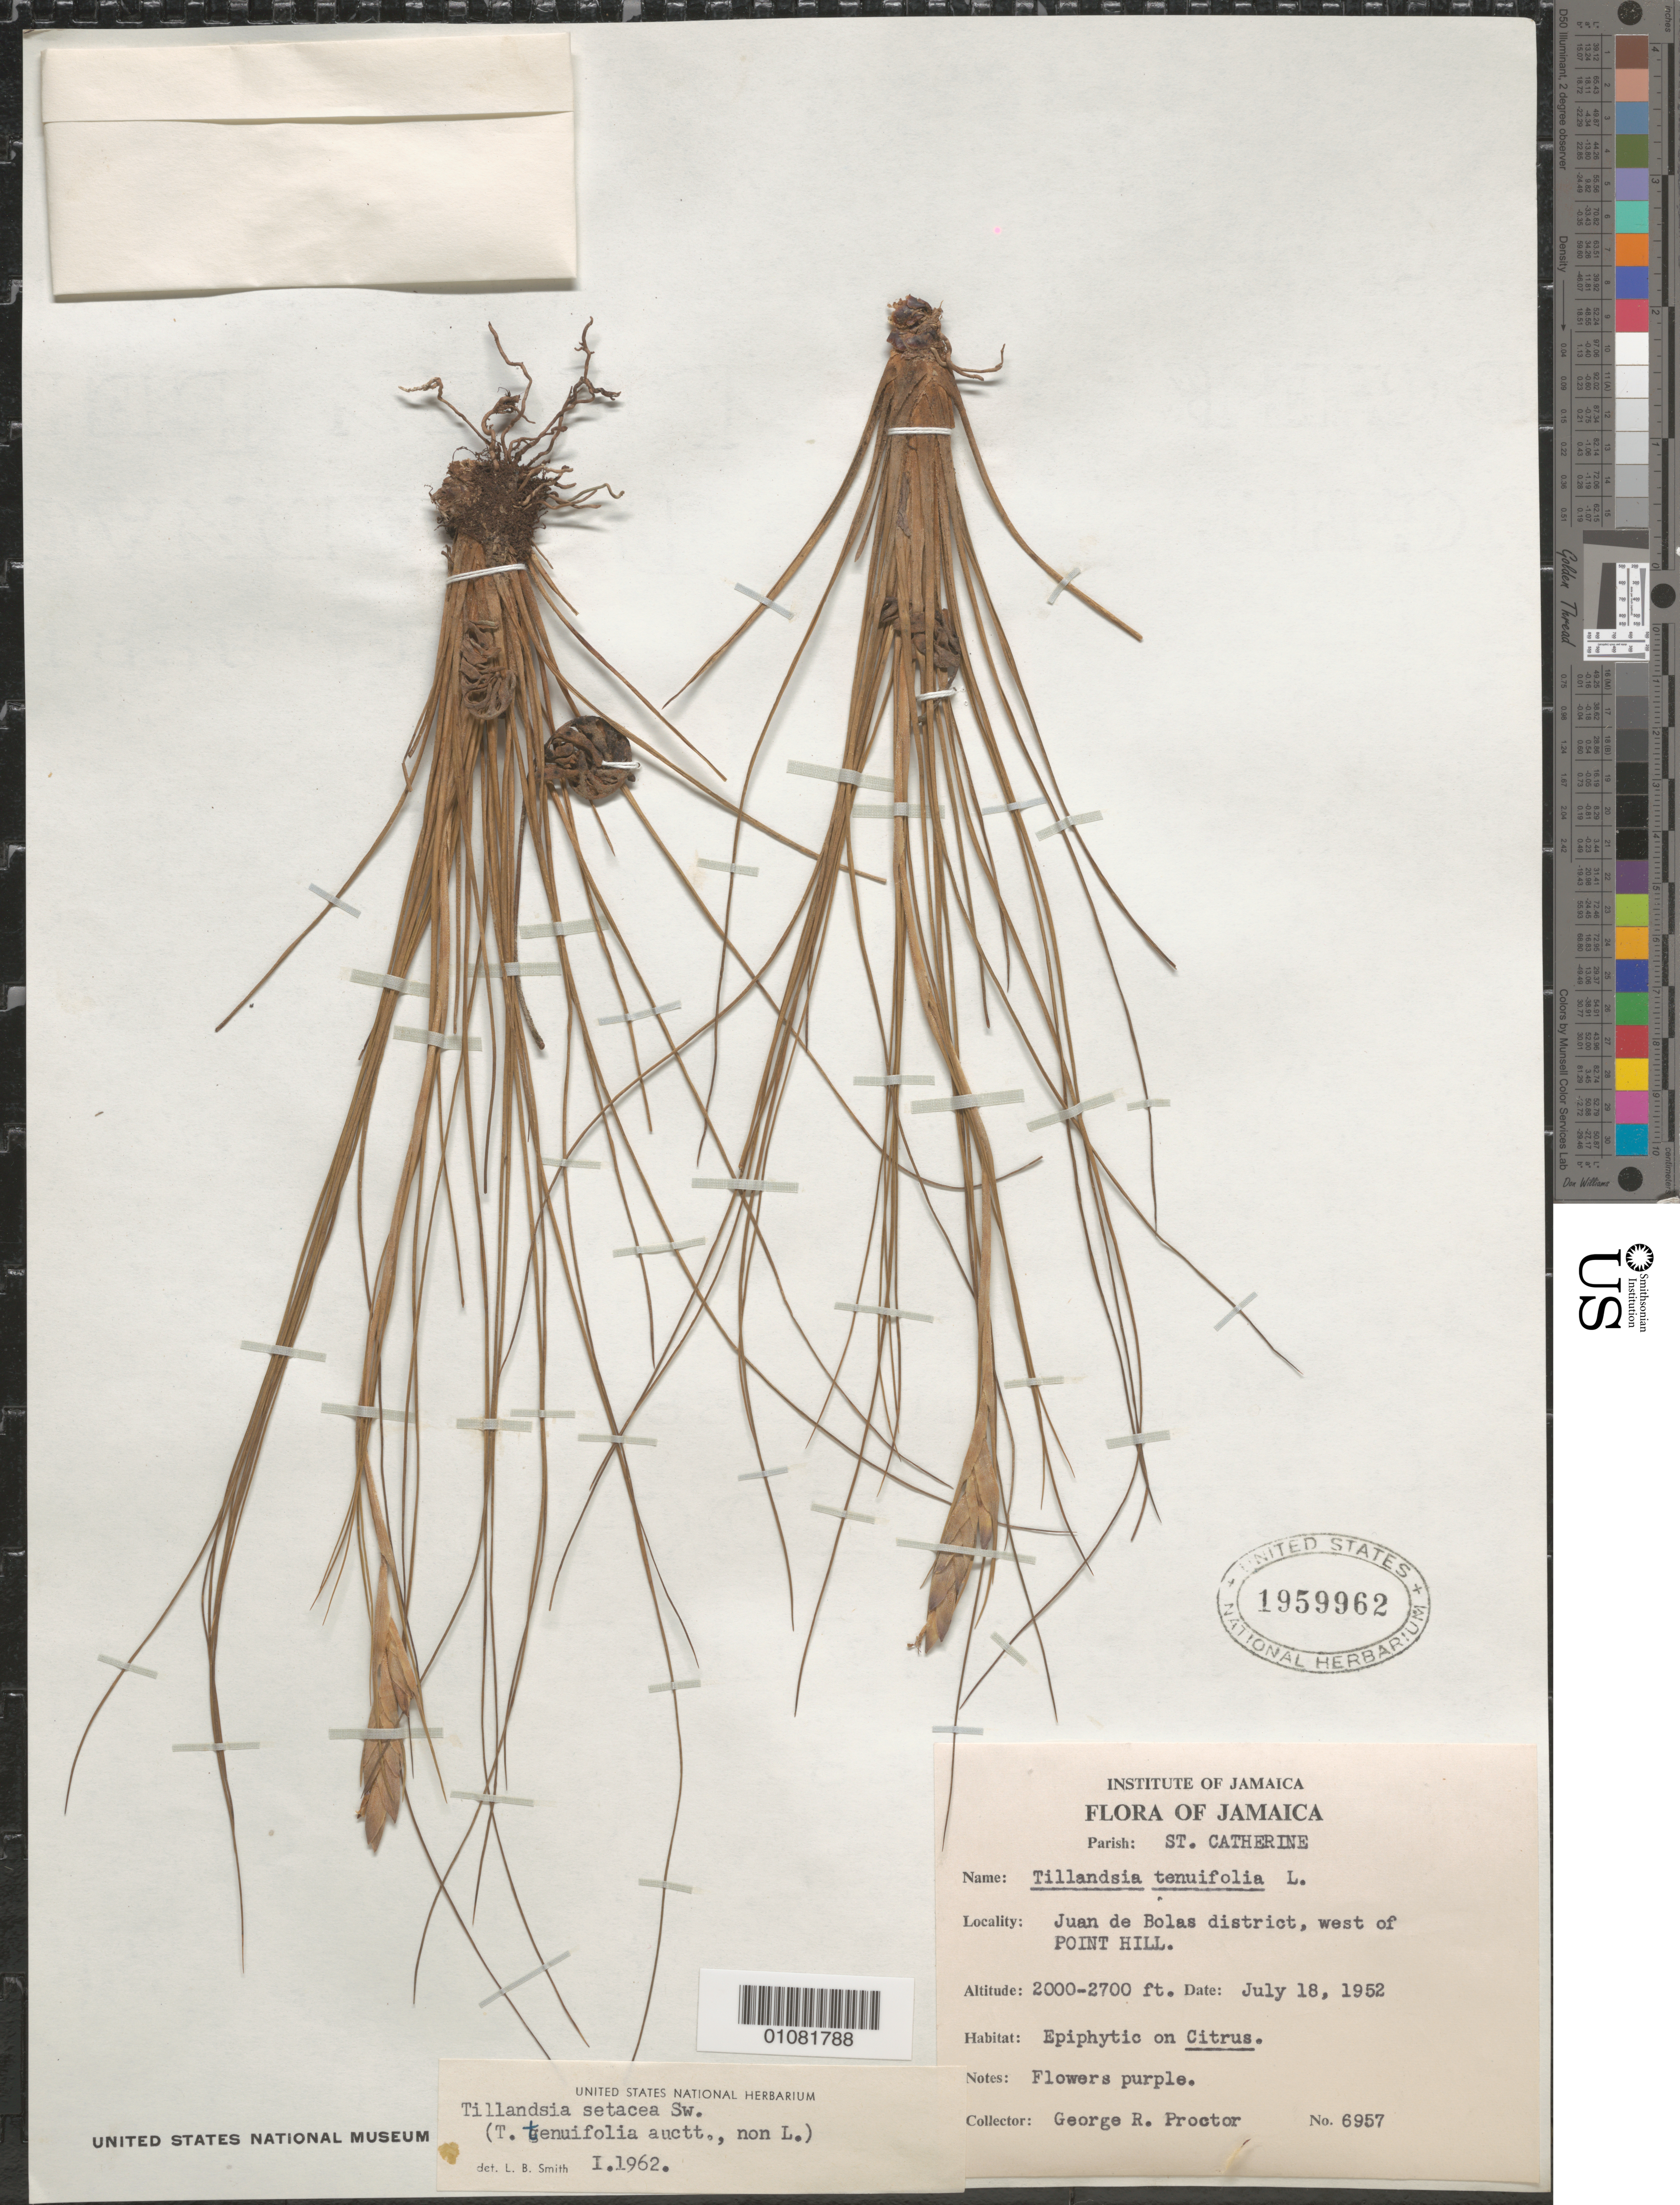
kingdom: Plantae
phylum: Tracheophyta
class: Liliopsida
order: Poales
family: Bromeliaceae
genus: Tillandsia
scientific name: Tillandsia tenuifolia var. tenuifolia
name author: L.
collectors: G. R. Proctor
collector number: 6957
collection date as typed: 18 Jul 1952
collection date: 1952-07-18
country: Jamaica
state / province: Saint Catherine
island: Jamaica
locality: Juan de Bolas district, W of Point Hill.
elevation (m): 610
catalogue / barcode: US 1959962